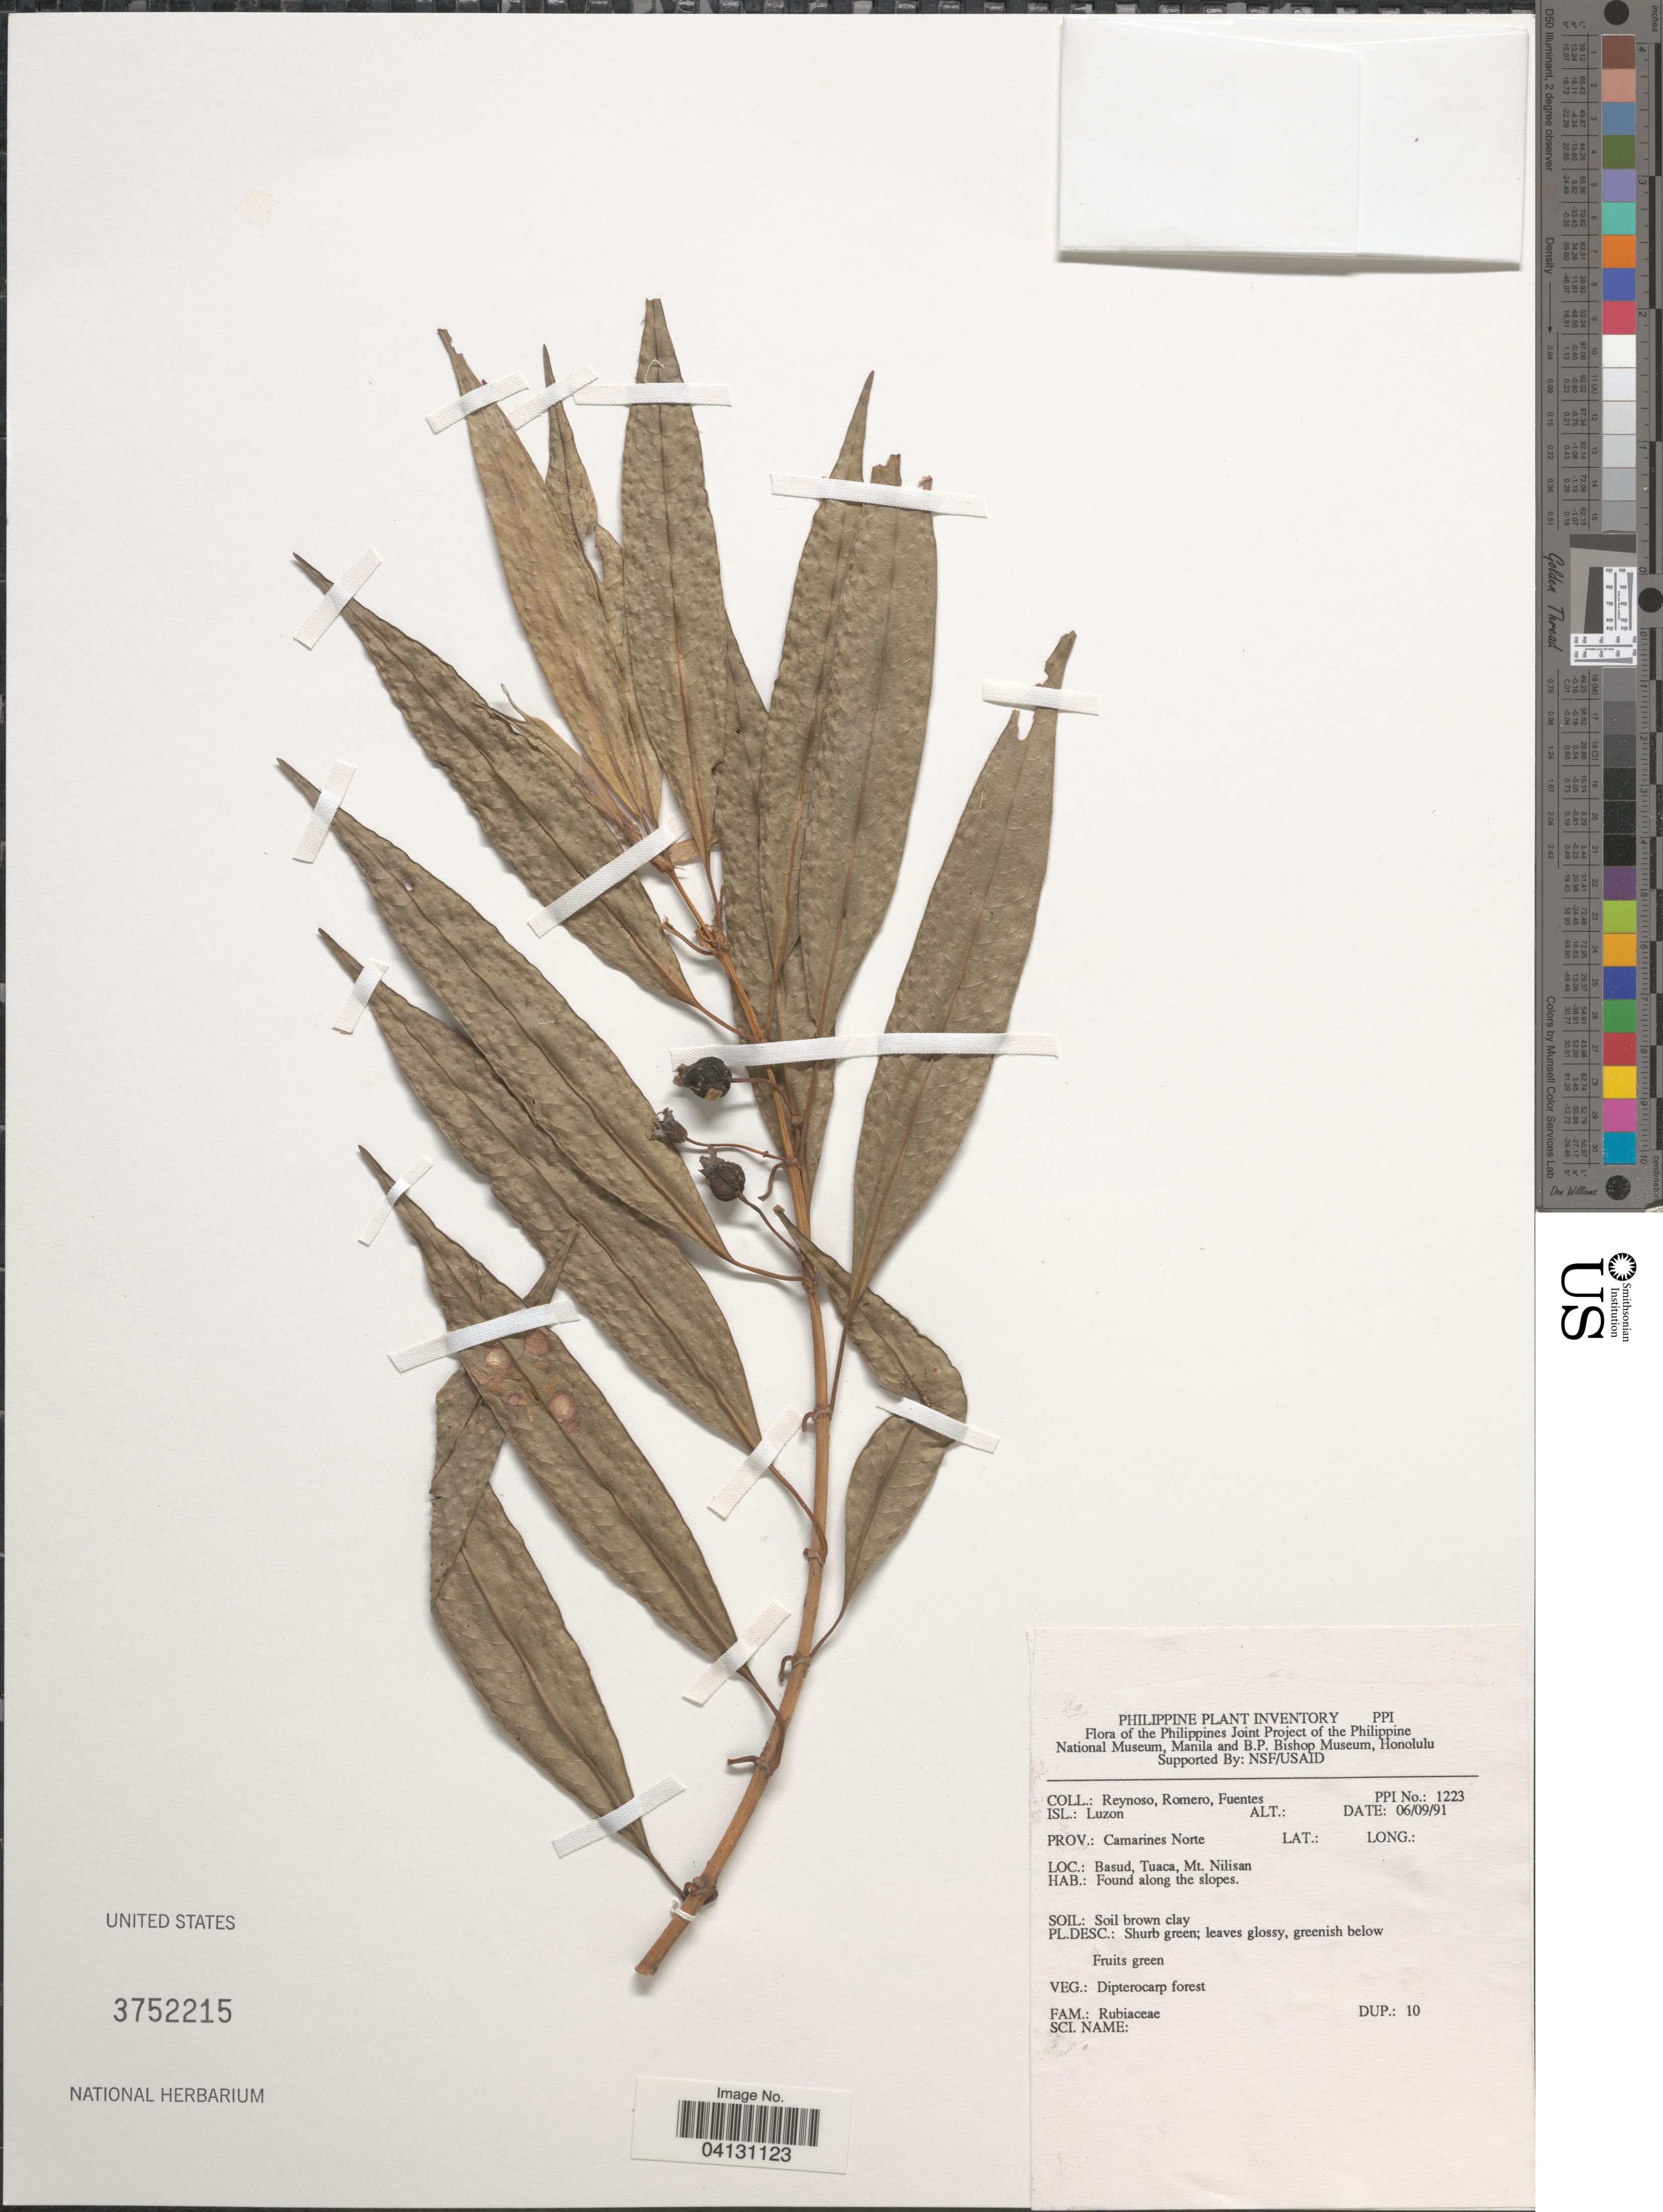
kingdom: Plantae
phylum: Tracheophyta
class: Magnoliopsida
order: Gentianales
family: Rubiaceae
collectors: E. Reynoso, -. Romero & -. Fuentes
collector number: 1223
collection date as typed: Transcribed d/m/y: 6/9/91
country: Philippines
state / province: Bicol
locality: The Philippines Joint Project of the Philippines National Museum, Manila and B.P. Bishop Museum, Honolulu. Isl.: Luzon. Prov.: Camarines Norte. Basud, Tuaca, Mt. Nilisan. Along the slopes.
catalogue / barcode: US 3752215